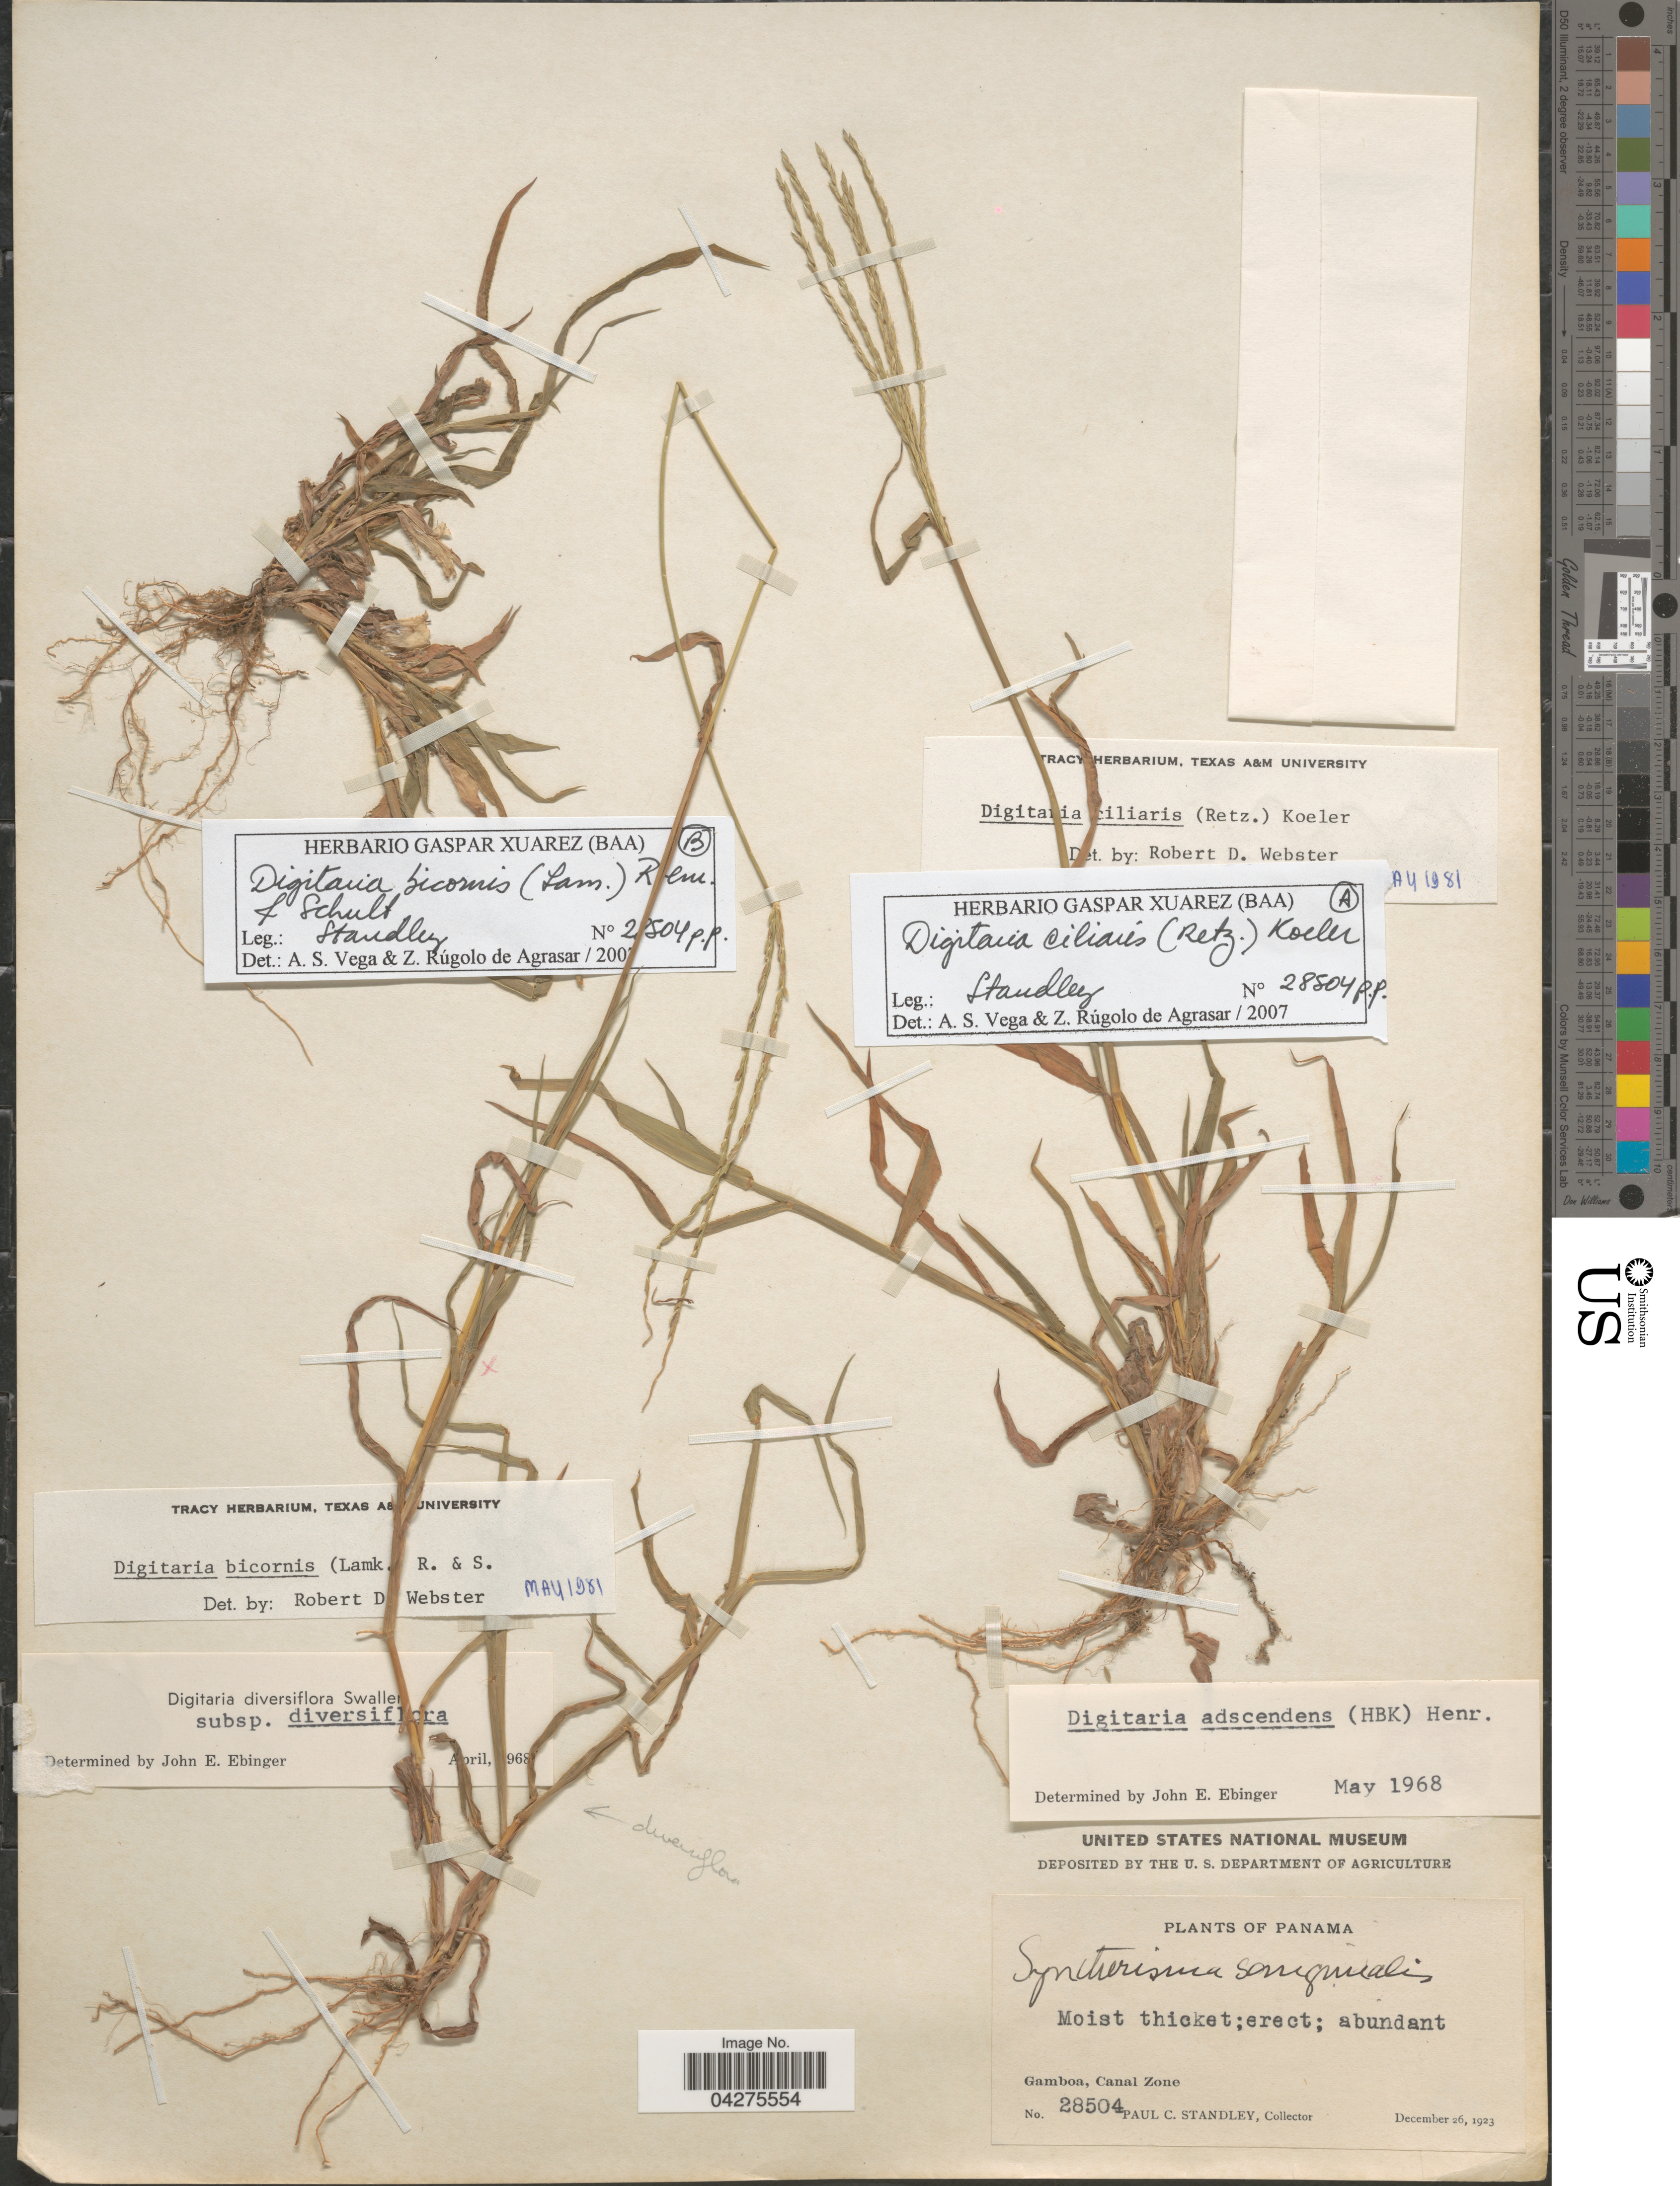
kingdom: Plantae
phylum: Tracheophyta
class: Liliopsida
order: Poales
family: Poaceae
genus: Digitaria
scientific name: Digitaria bicornis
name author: (Lam.) Roem. & Schult.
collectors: P. C. Standley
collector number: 28504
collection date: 1923-12-26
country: Panama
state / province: Colón / Panamá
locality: Gamboa, Canal Zone.